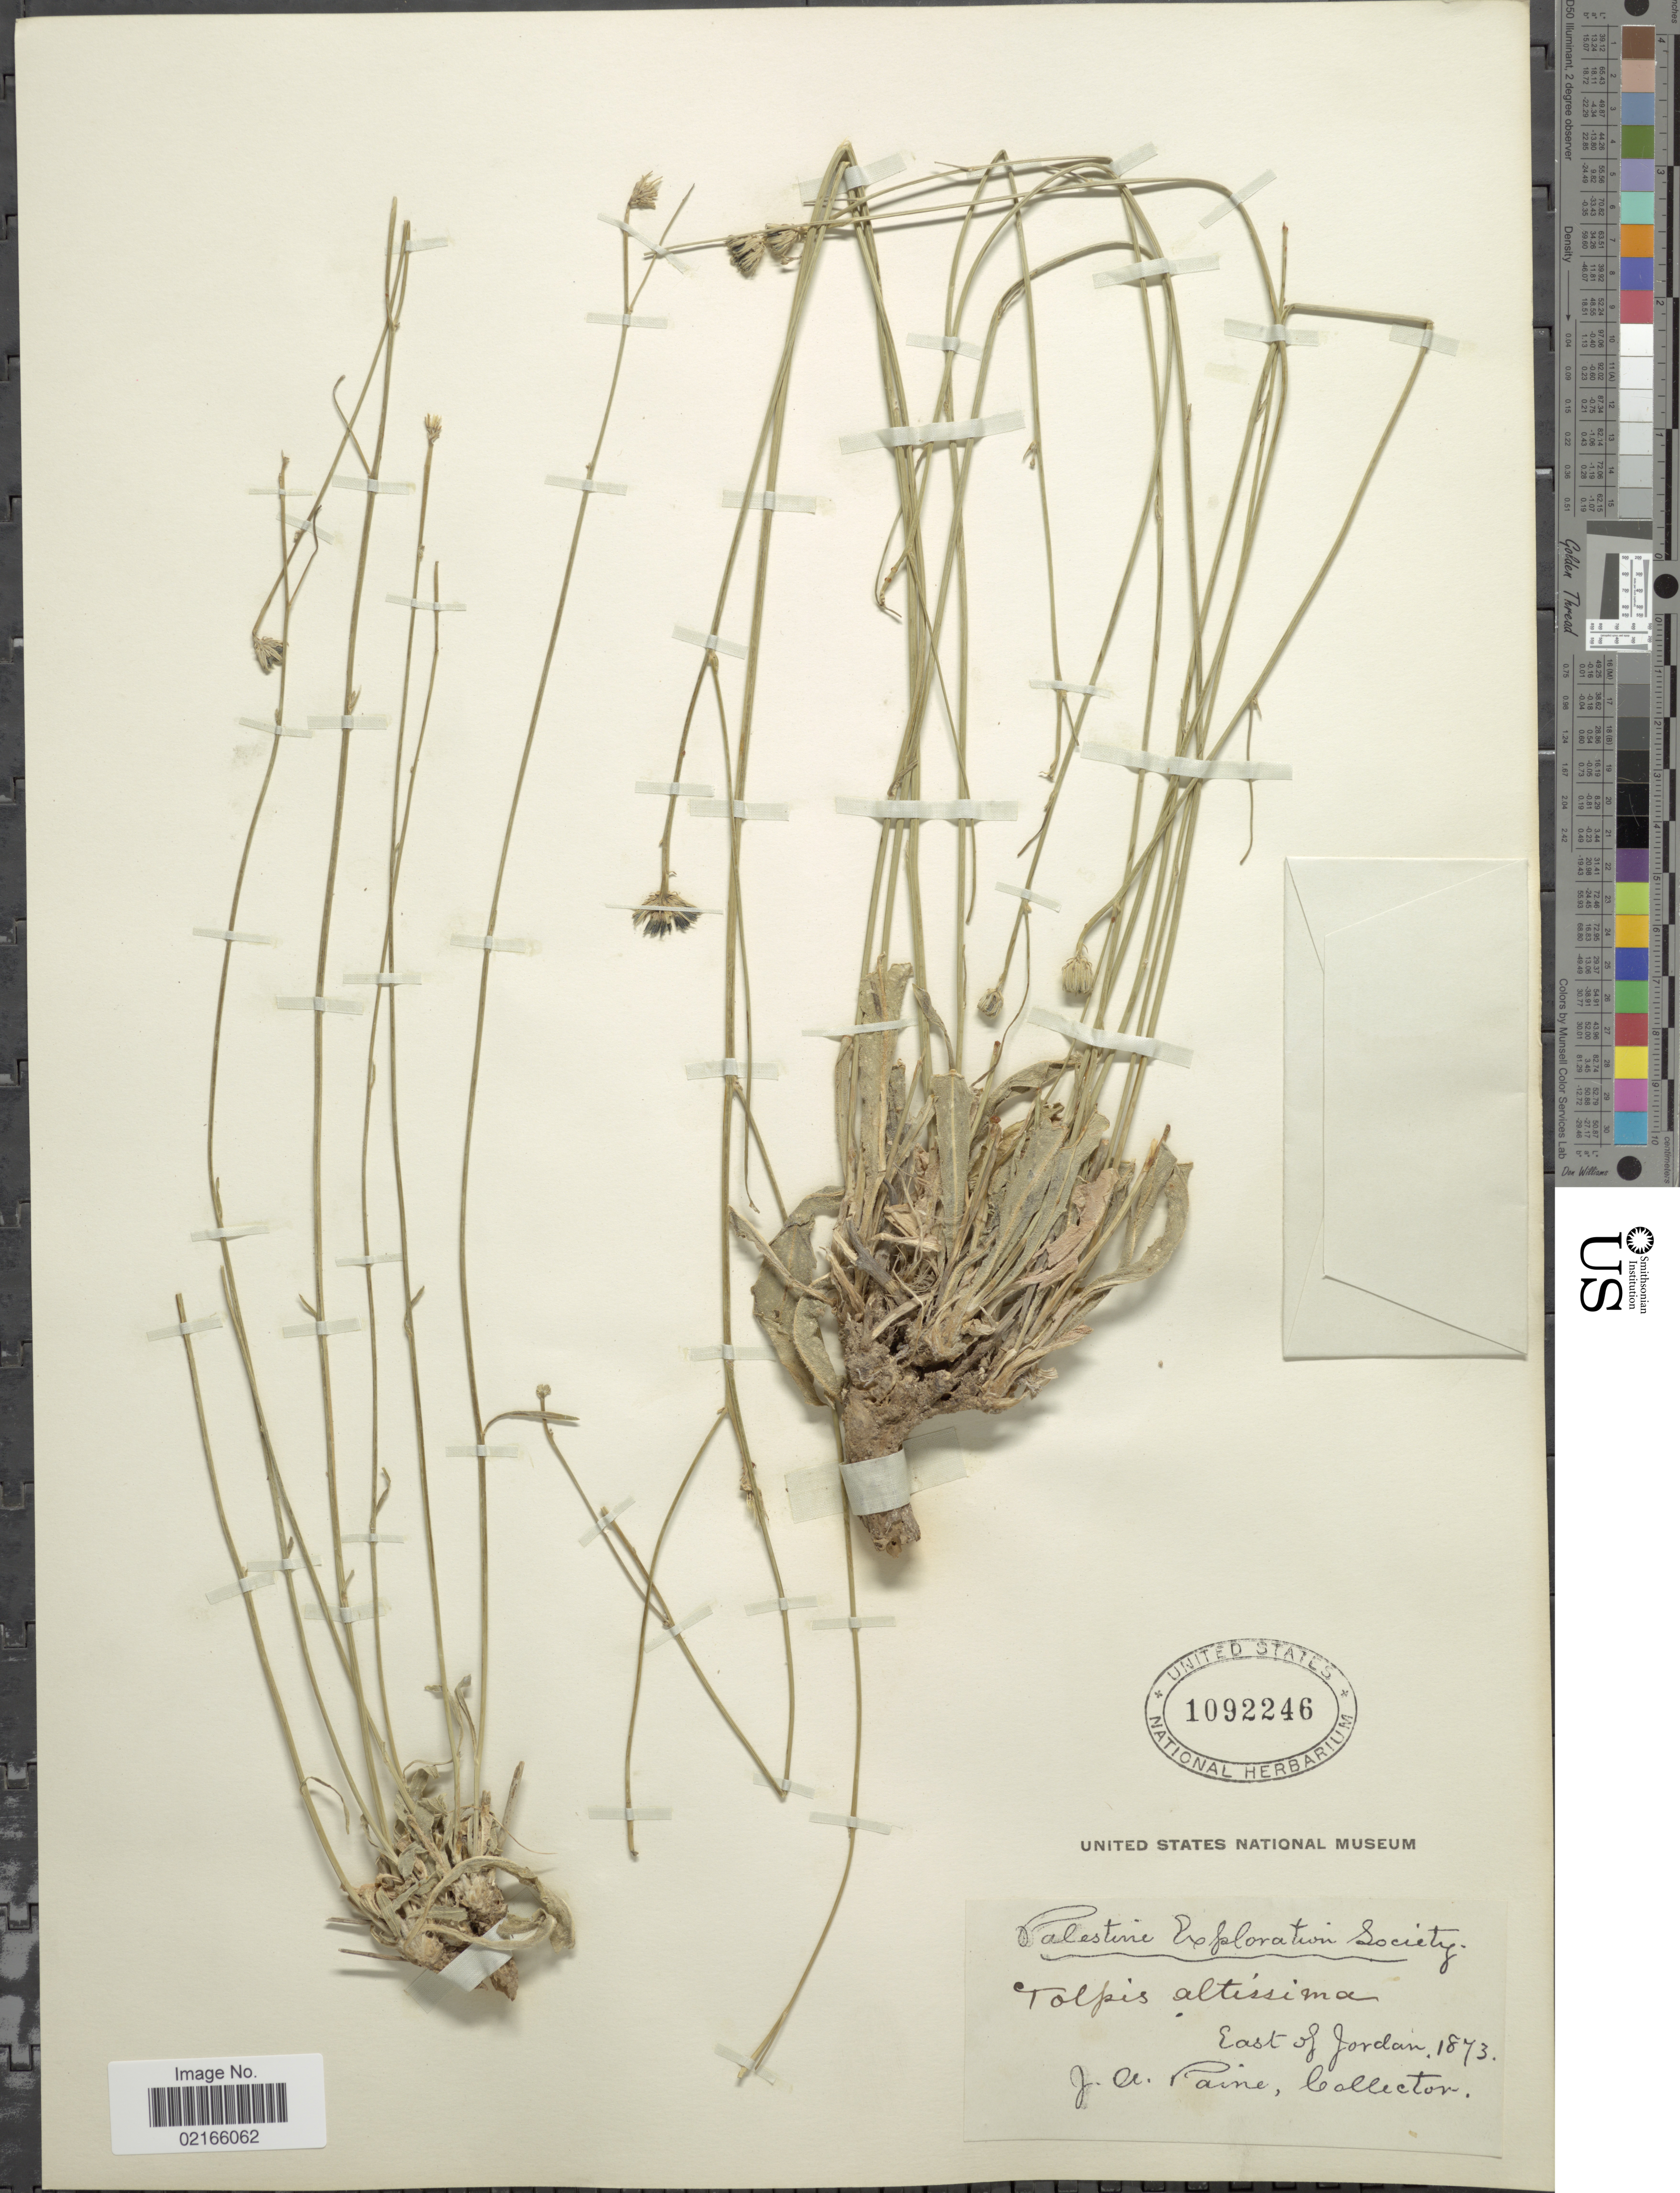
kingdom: Plantae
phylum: Tracheophyta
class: Magnoliopsida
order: Asterales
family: Asteraceae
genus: Tolpis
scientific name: Tolpis virgata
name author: (Desf.) Bertol.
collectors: J. A. Paine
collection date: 1873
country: Jordan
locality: Palestine Society, east of Jordan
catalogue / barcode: US 1092246